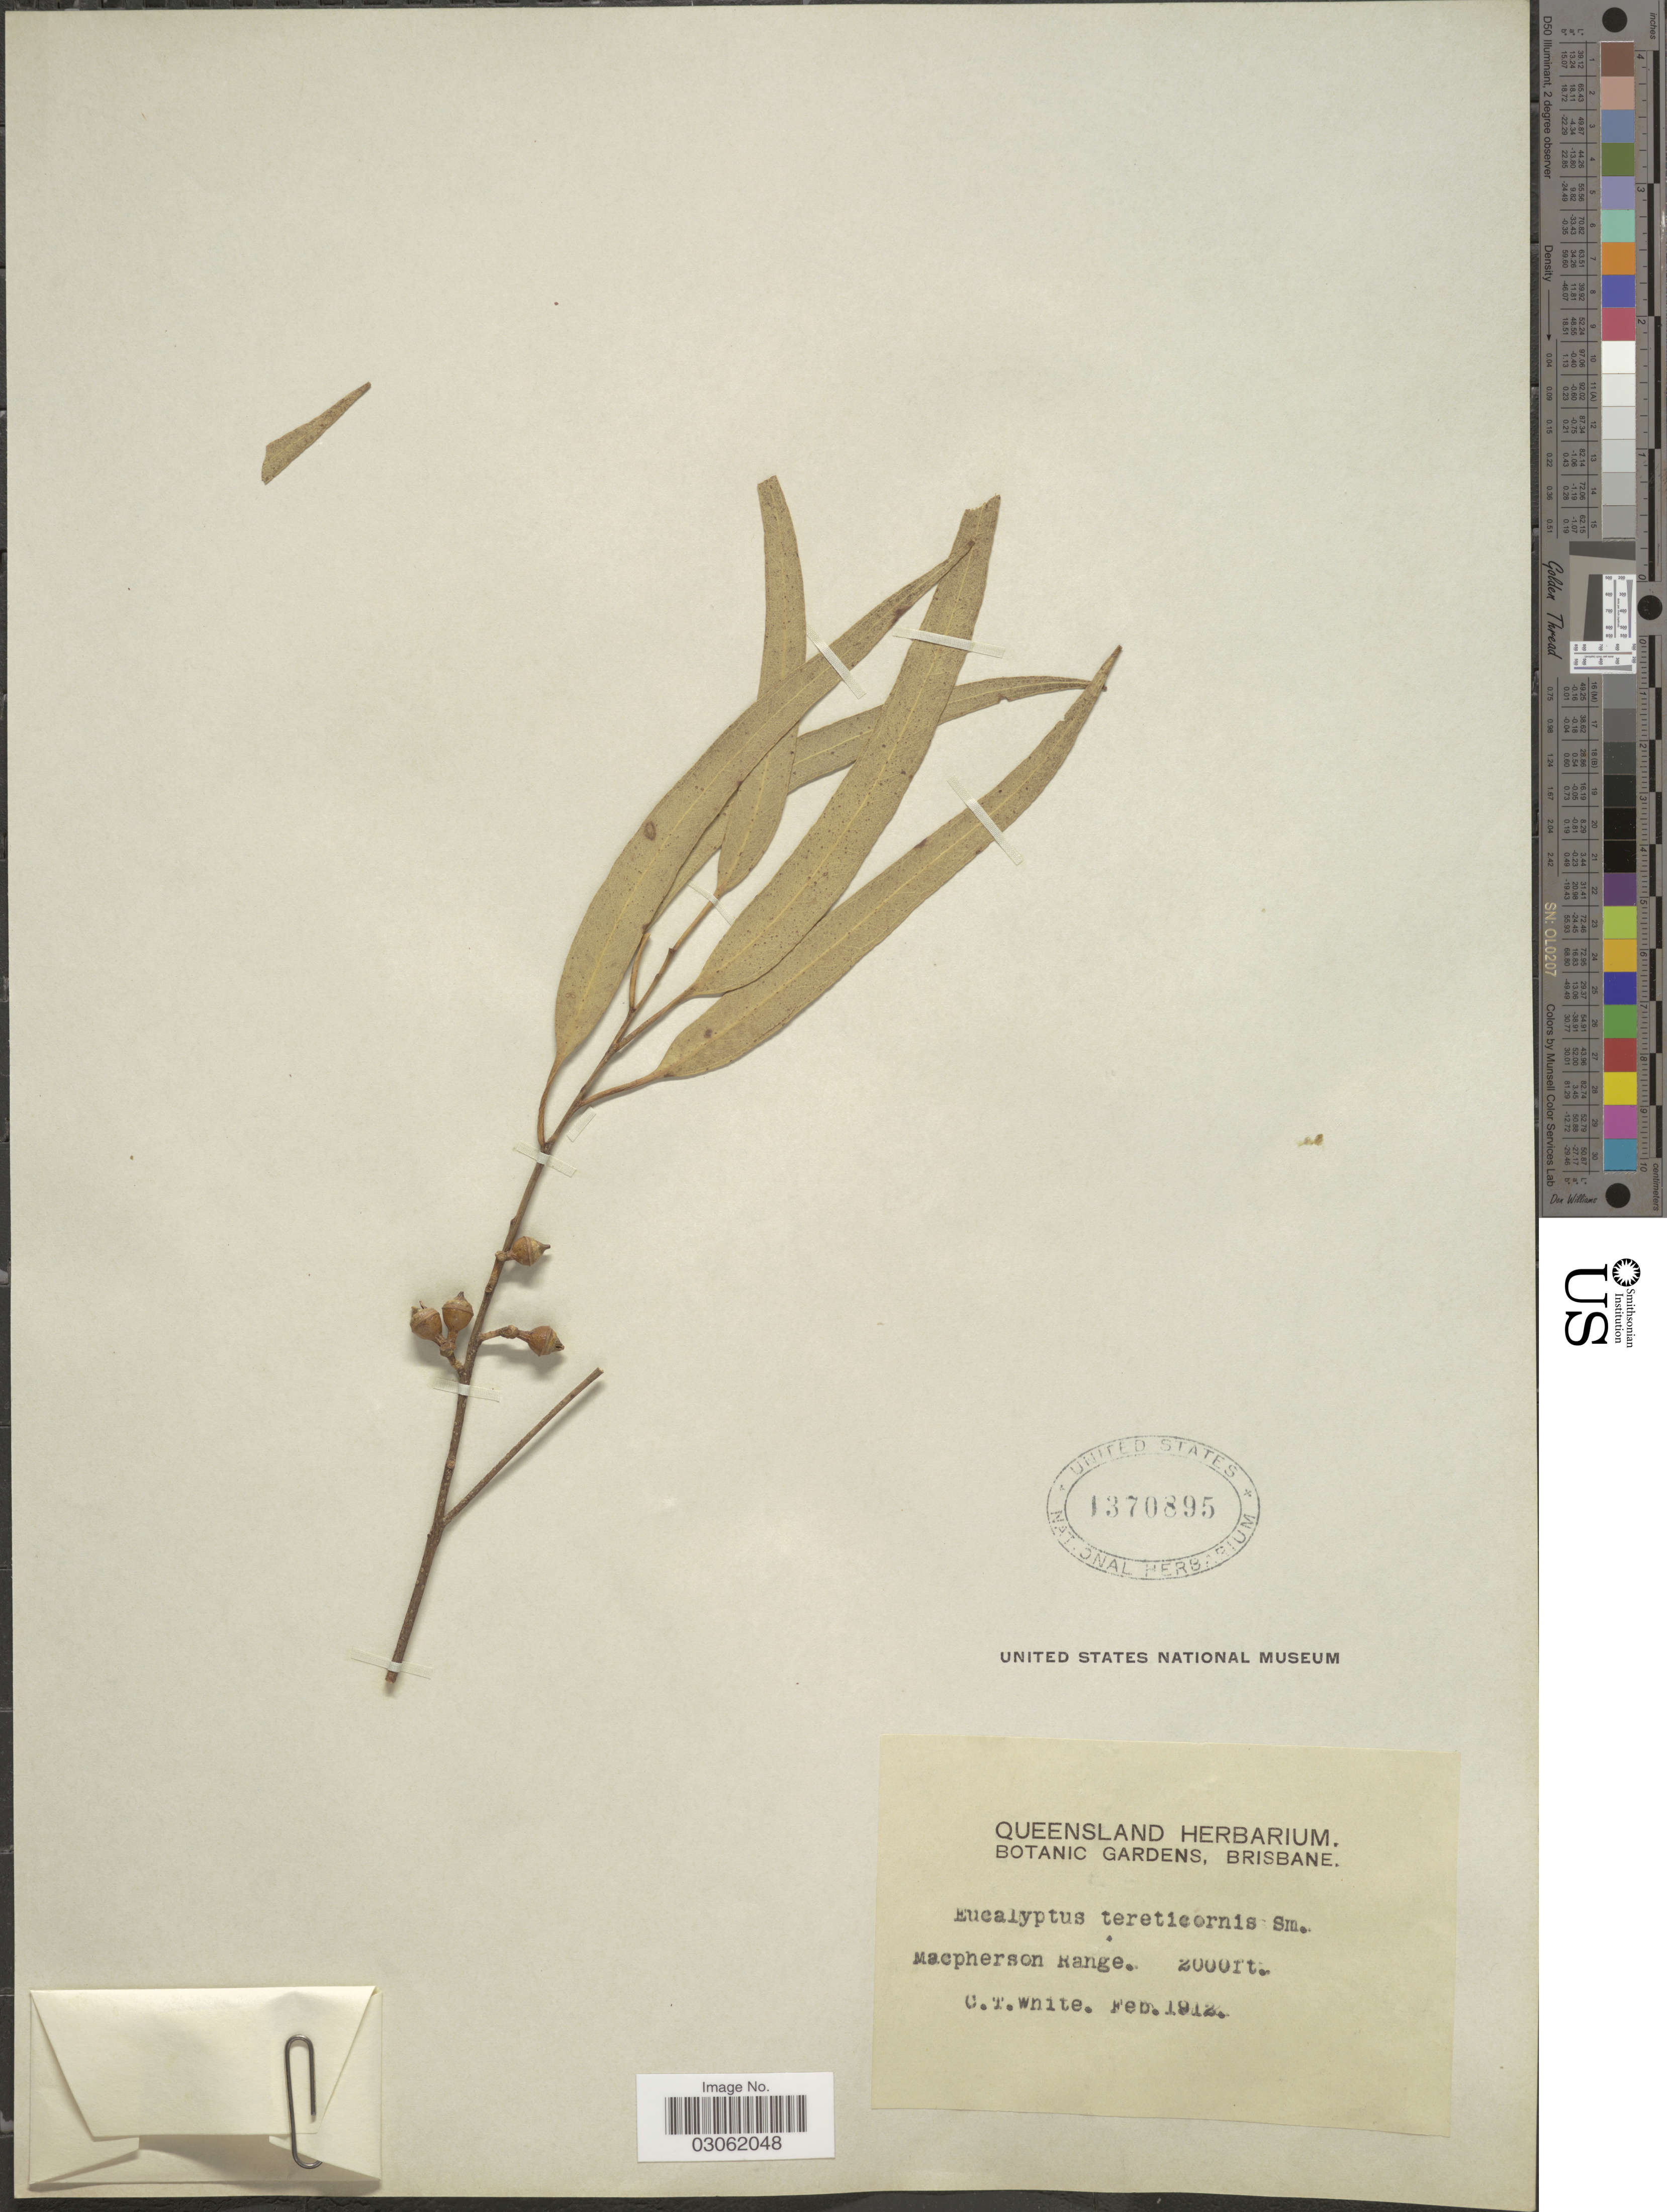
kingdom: Plantae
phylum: Tracheophyta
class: Magnoliopsida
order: Myrtales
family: Myrtaceae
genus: Eucalyptus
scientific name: Eucalyptus tereticornis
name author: Sm.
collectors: C. T. White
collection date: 1912-05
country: Australia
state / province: Queensland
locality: Macpherson Range.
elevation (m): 610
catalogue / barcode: US 1370895